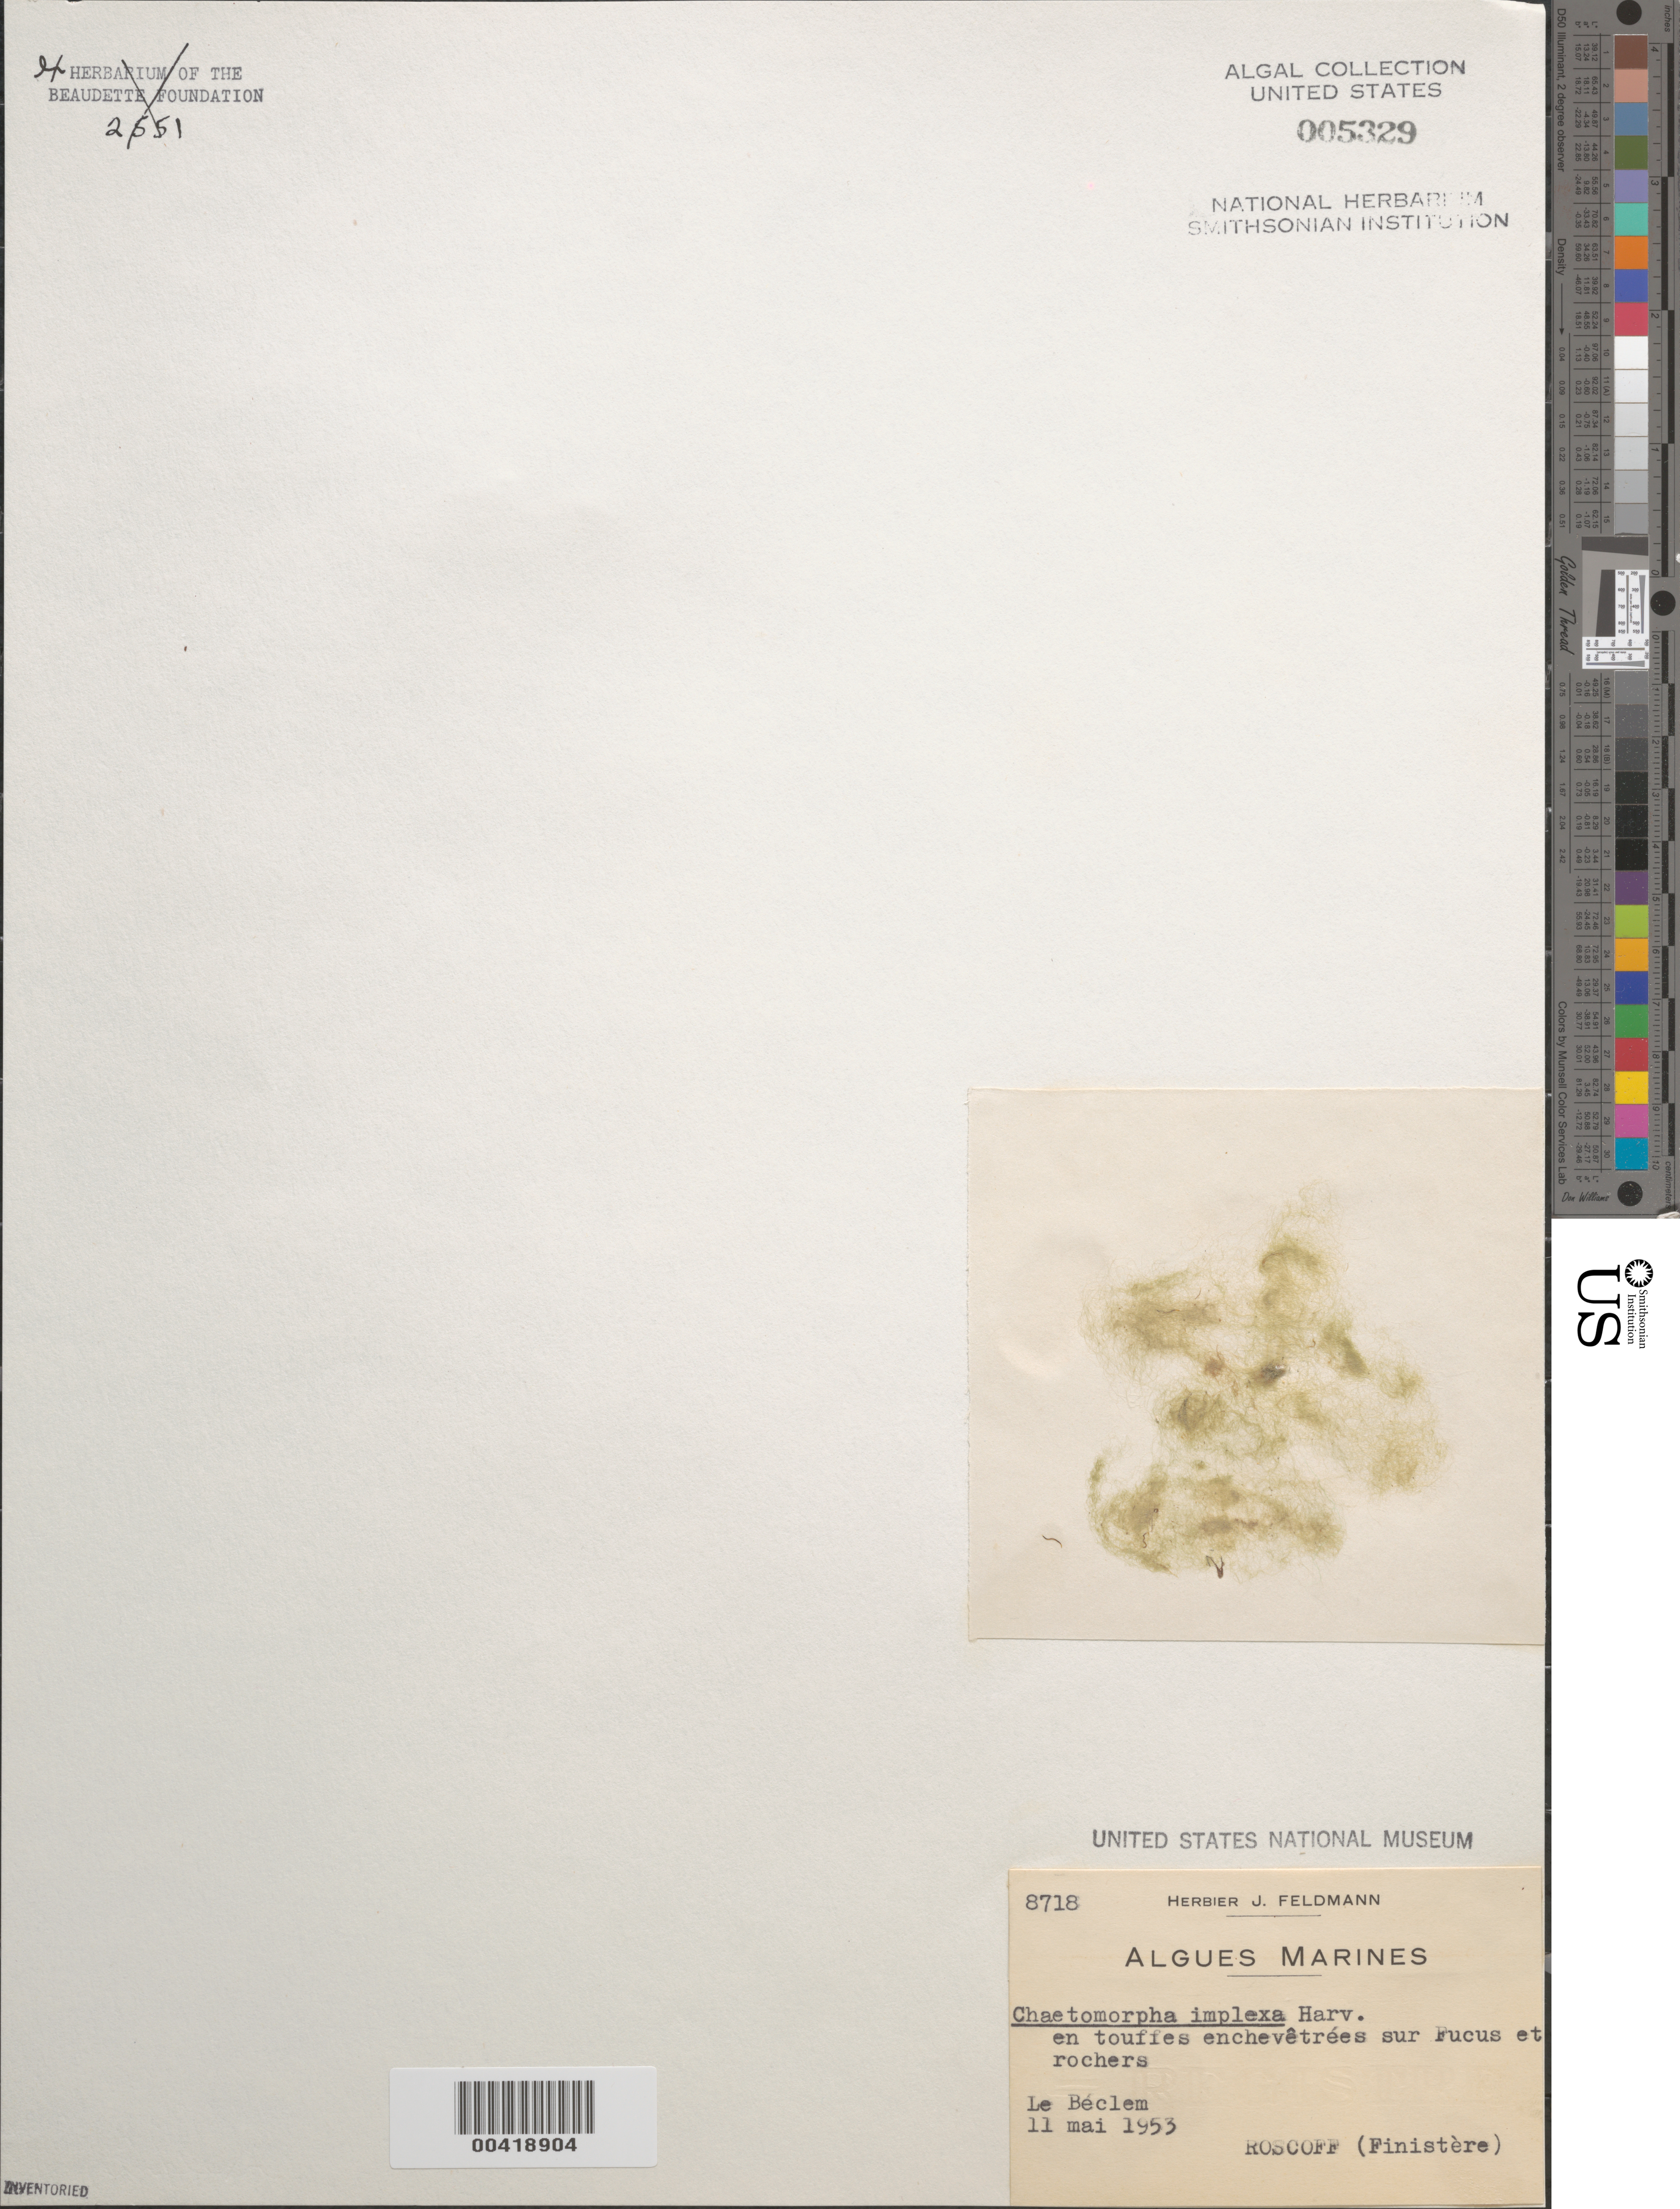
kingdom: Plantae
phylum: Chlorophyta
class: Ulvophyceae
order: Cladophorales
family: Cladophoraceae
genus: Chaetomorpha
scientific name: Chaetomorpha implicata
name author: Kütz.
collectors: J. Feldmann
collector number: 8718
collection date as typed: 11 May 1953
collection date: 1953-05-11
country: France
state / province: Bretagne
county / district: Finistère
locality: Roscoff, le beclem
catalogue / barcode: US 5329